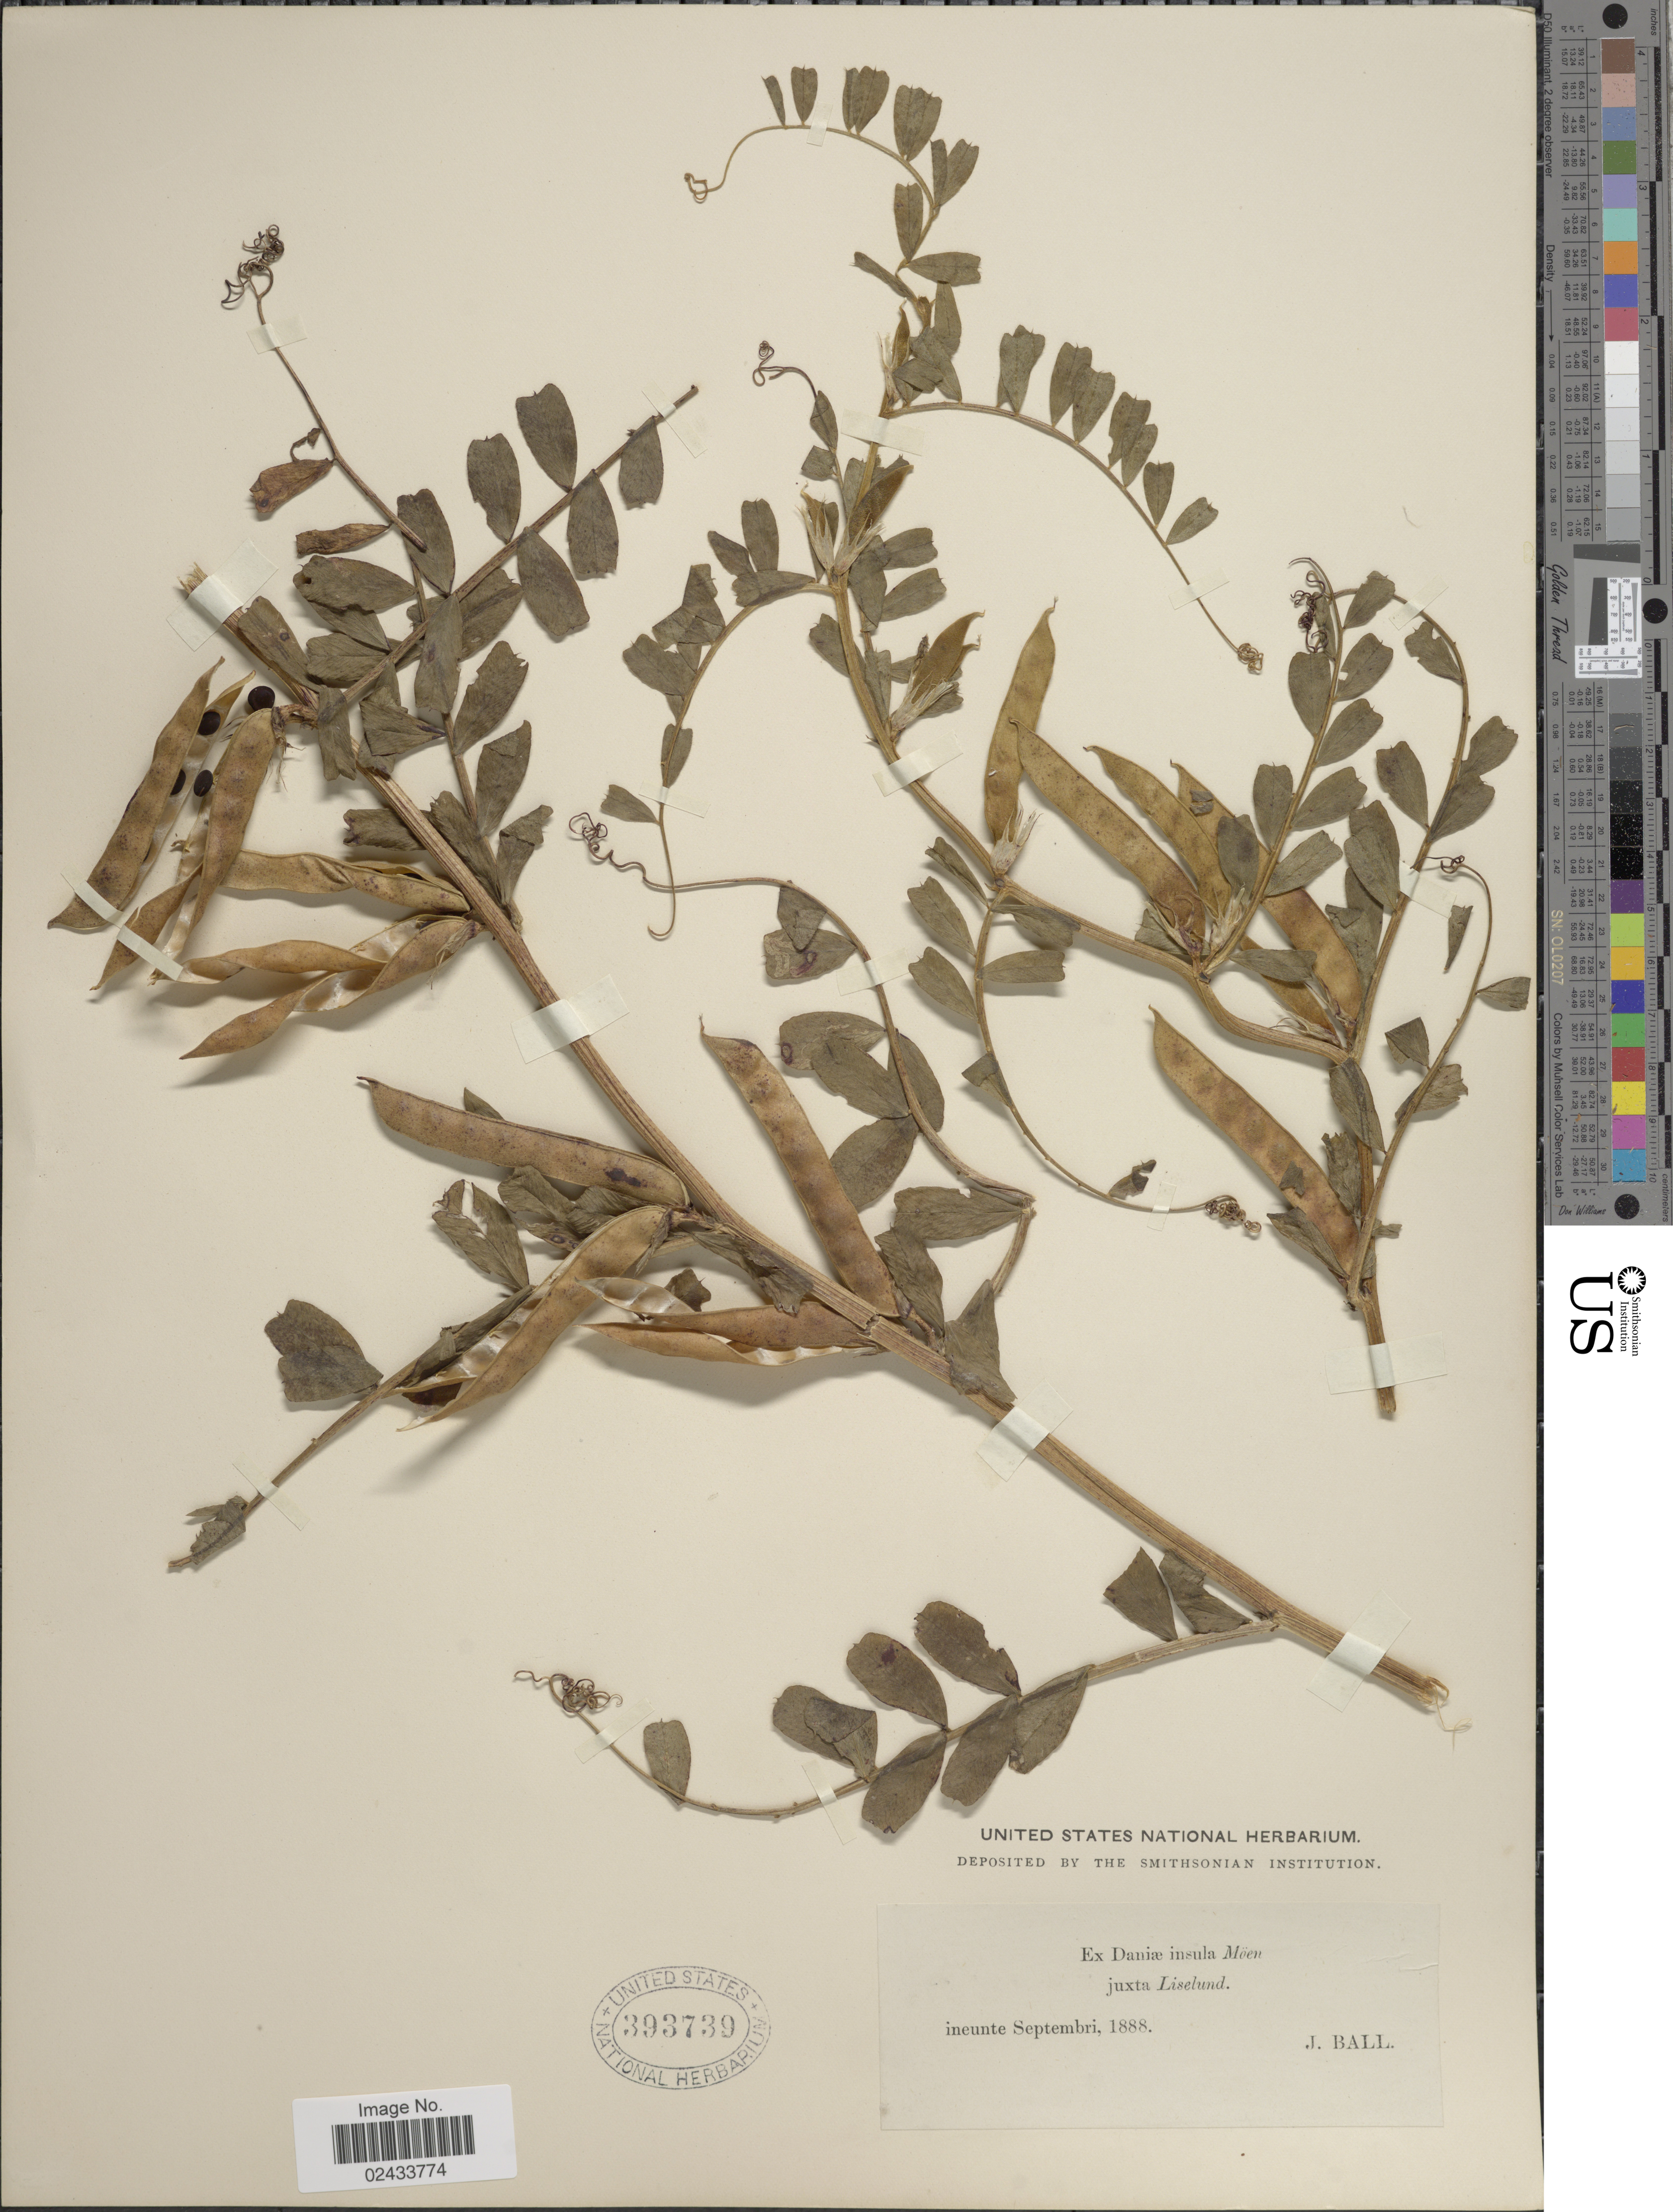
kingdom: Plantae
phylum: Tracheophyta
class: Magnoliopsida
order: Fabales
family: Fabaceae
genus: Lathyrus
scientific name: Lathyrus sp.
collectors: J. Ball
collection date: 1888-09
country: Denmark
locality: Daniae insula Moen juxta Liselund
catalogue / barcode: US 393739